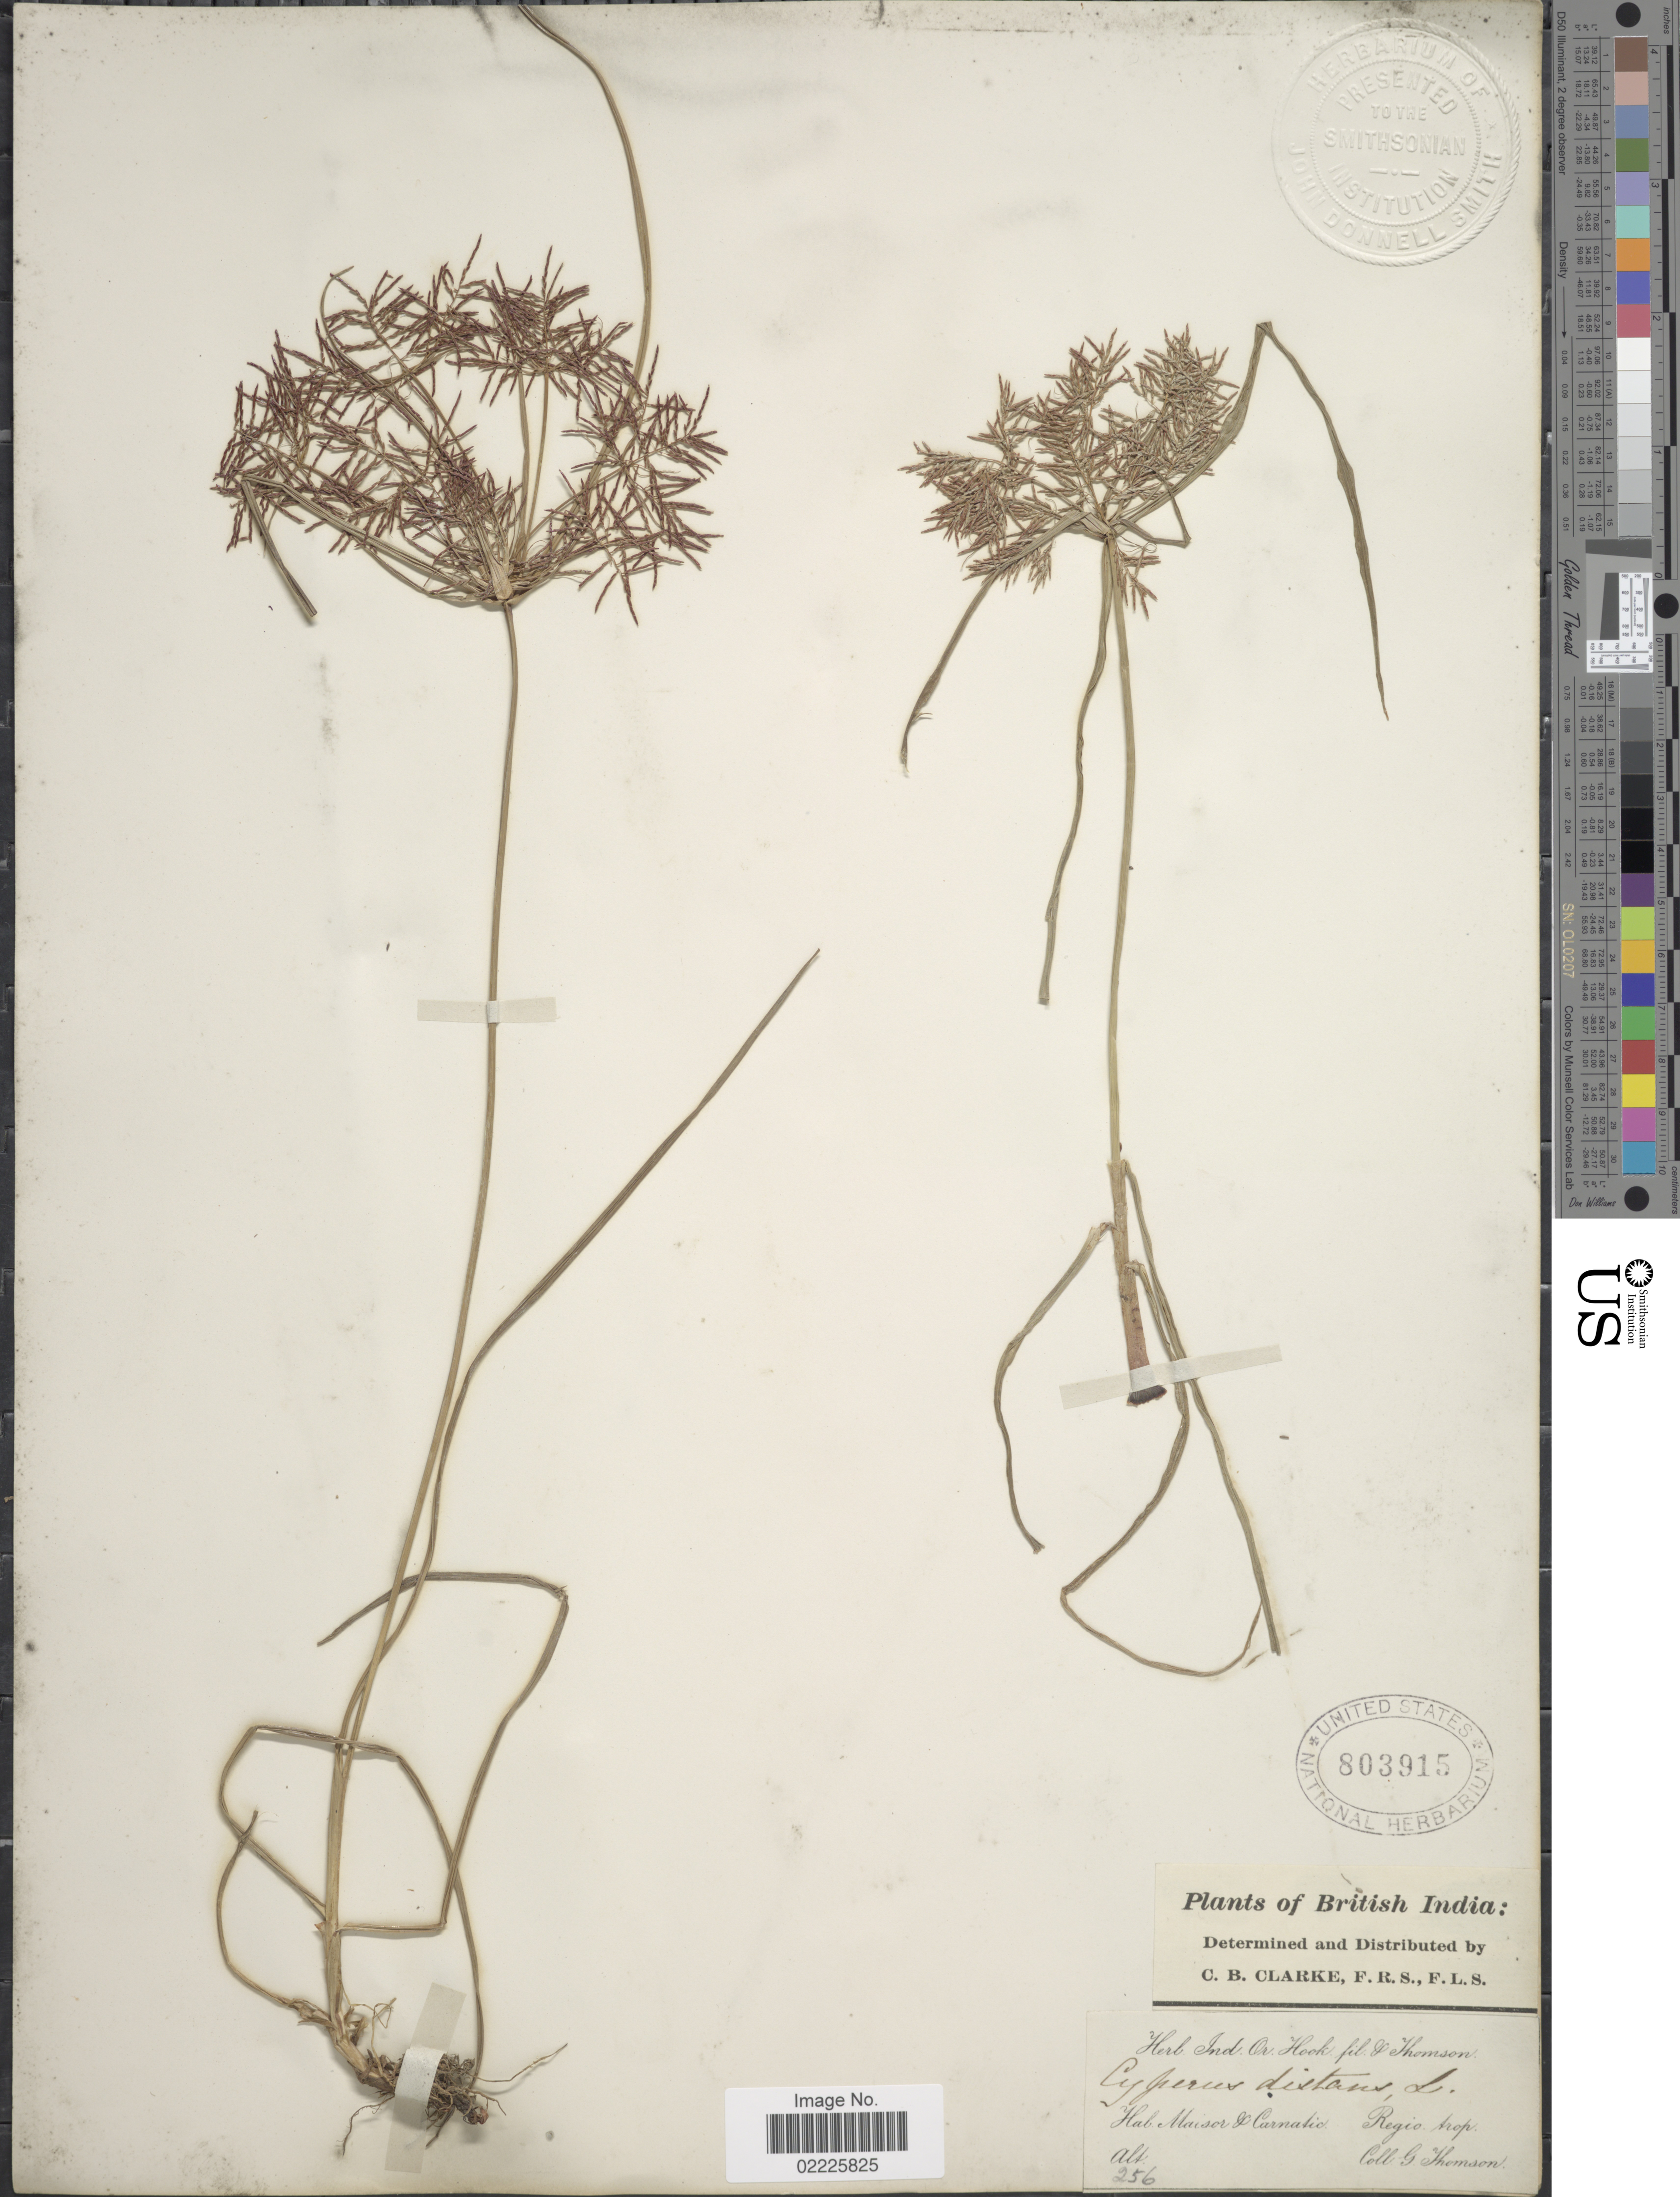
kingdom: Plantae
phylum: Tracheophyta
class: Liliopsida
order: Poales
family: Cyperaceae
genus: Cyperus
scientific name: Cyperus distans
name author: L. f.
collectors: G. Thomson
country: India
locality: British India, Maisor & Carnatic, Regio trop.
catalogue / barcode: US 803915